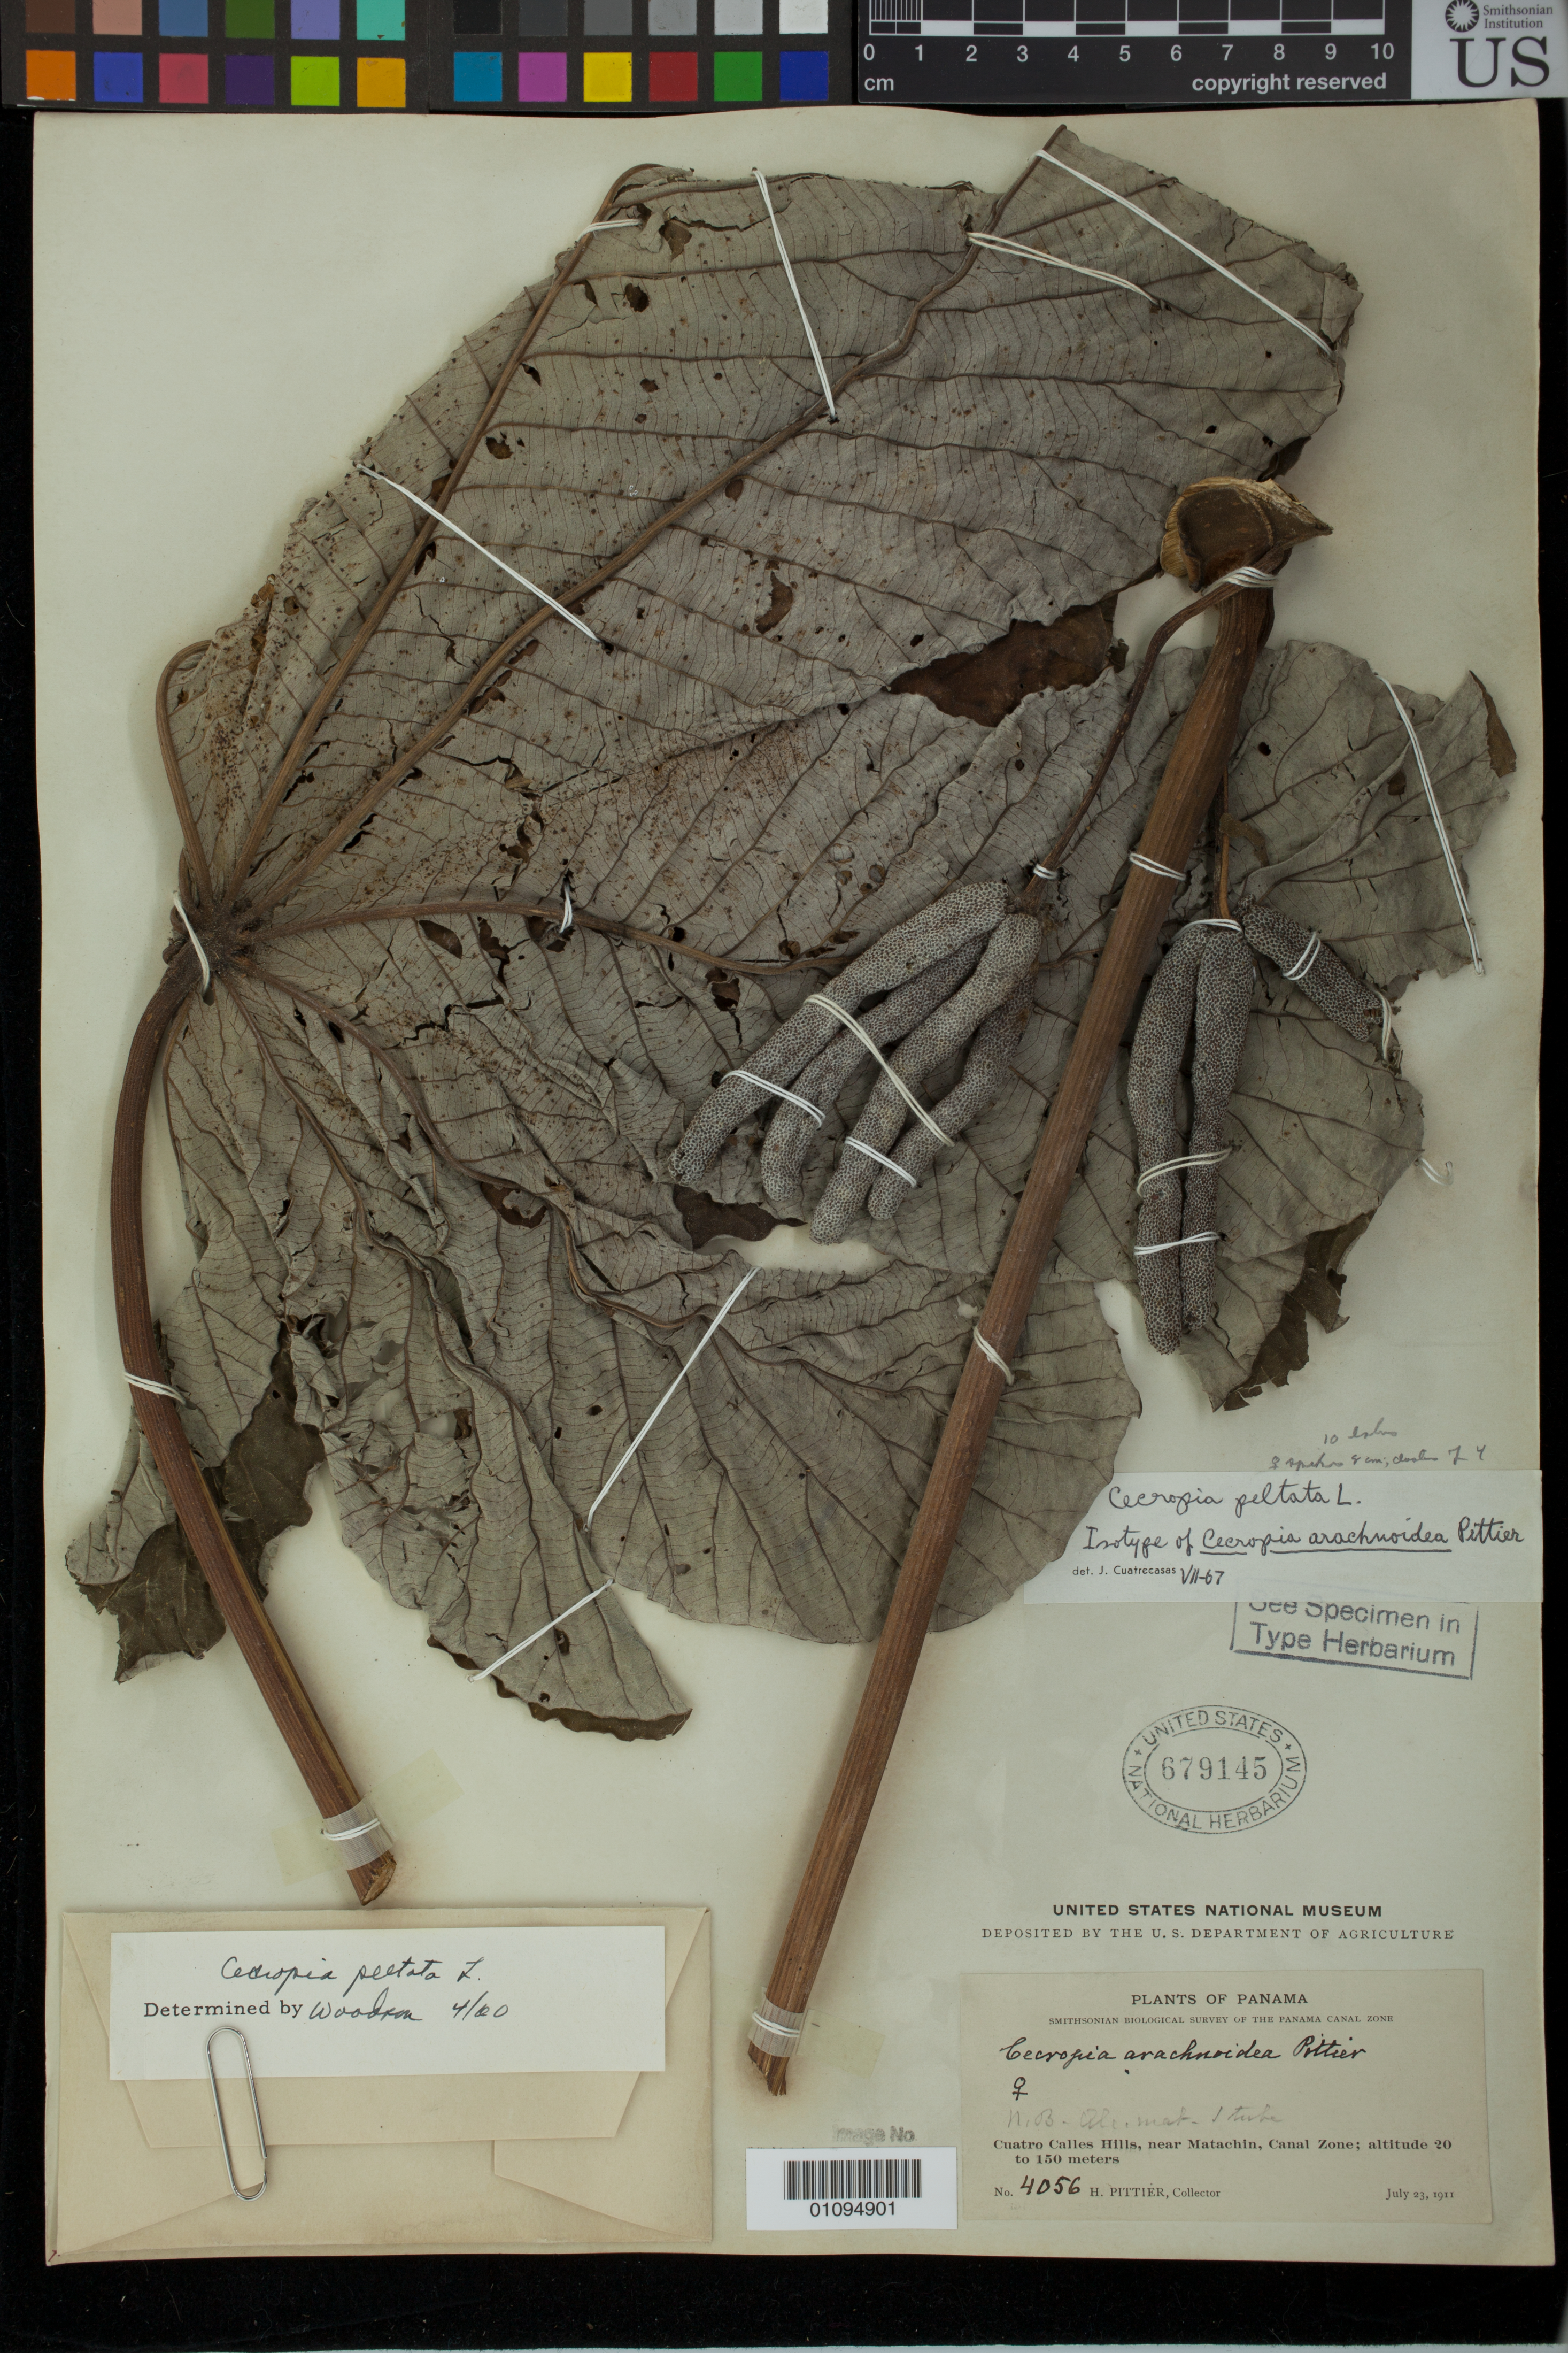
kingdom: Plantae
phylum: Tracheophyta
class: Magnoliopsida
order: Rosales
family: Urticaceae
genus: Cecropia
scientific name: Cecropia arachnoidea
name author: Pittier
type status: Isotype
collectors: H. F. Pittier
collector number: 4056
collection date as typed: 23 Jul 1911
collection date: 1911-07-23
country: Panama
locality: Cuatro Calles Hills, near Matachin.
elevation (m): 30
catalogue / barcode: US 679145